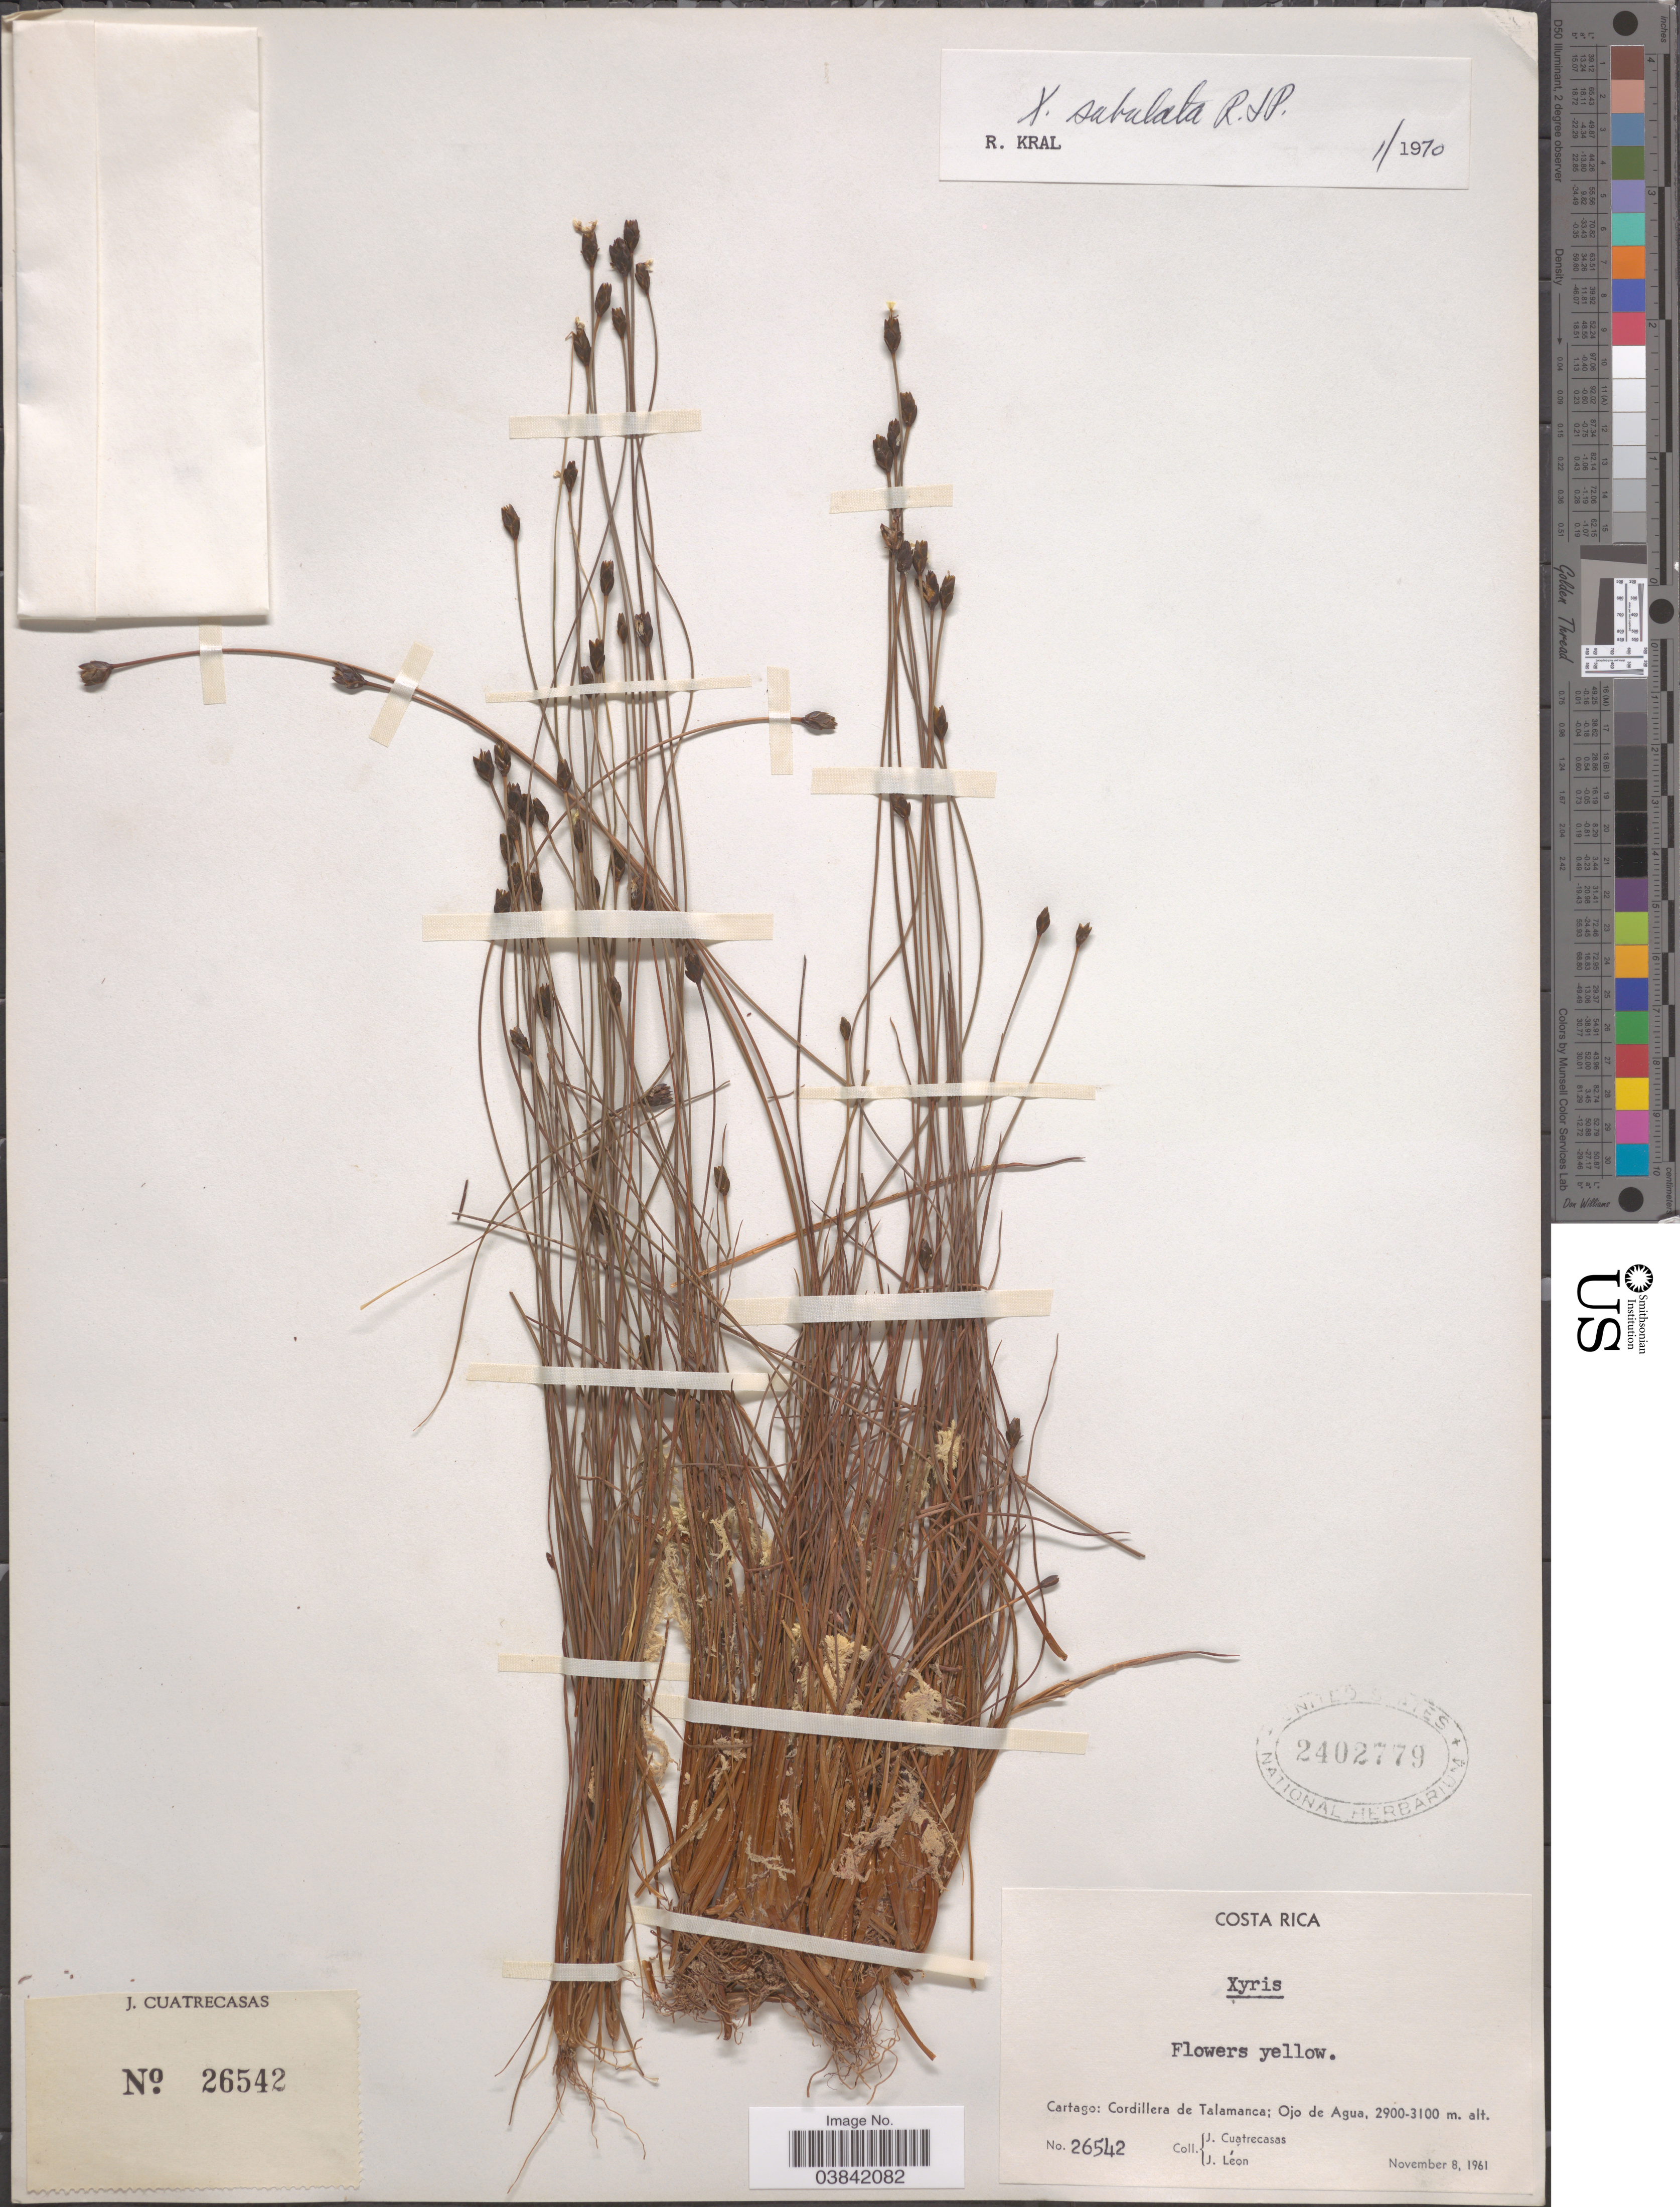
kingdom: Plantae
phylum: Tracheophyta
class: Liliopsida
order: Poales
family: Xyridaceae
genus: Xyris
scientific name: Xyris subulata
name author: Ruiz & Pav.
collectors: J. Cuatrecasas & J. León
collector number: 26542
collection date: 1961-11-08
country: Costa Rica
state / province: Cartago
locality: Cordillera de Talamanca; Ojo de Agua.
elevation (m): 2900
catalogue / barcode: US 2402779